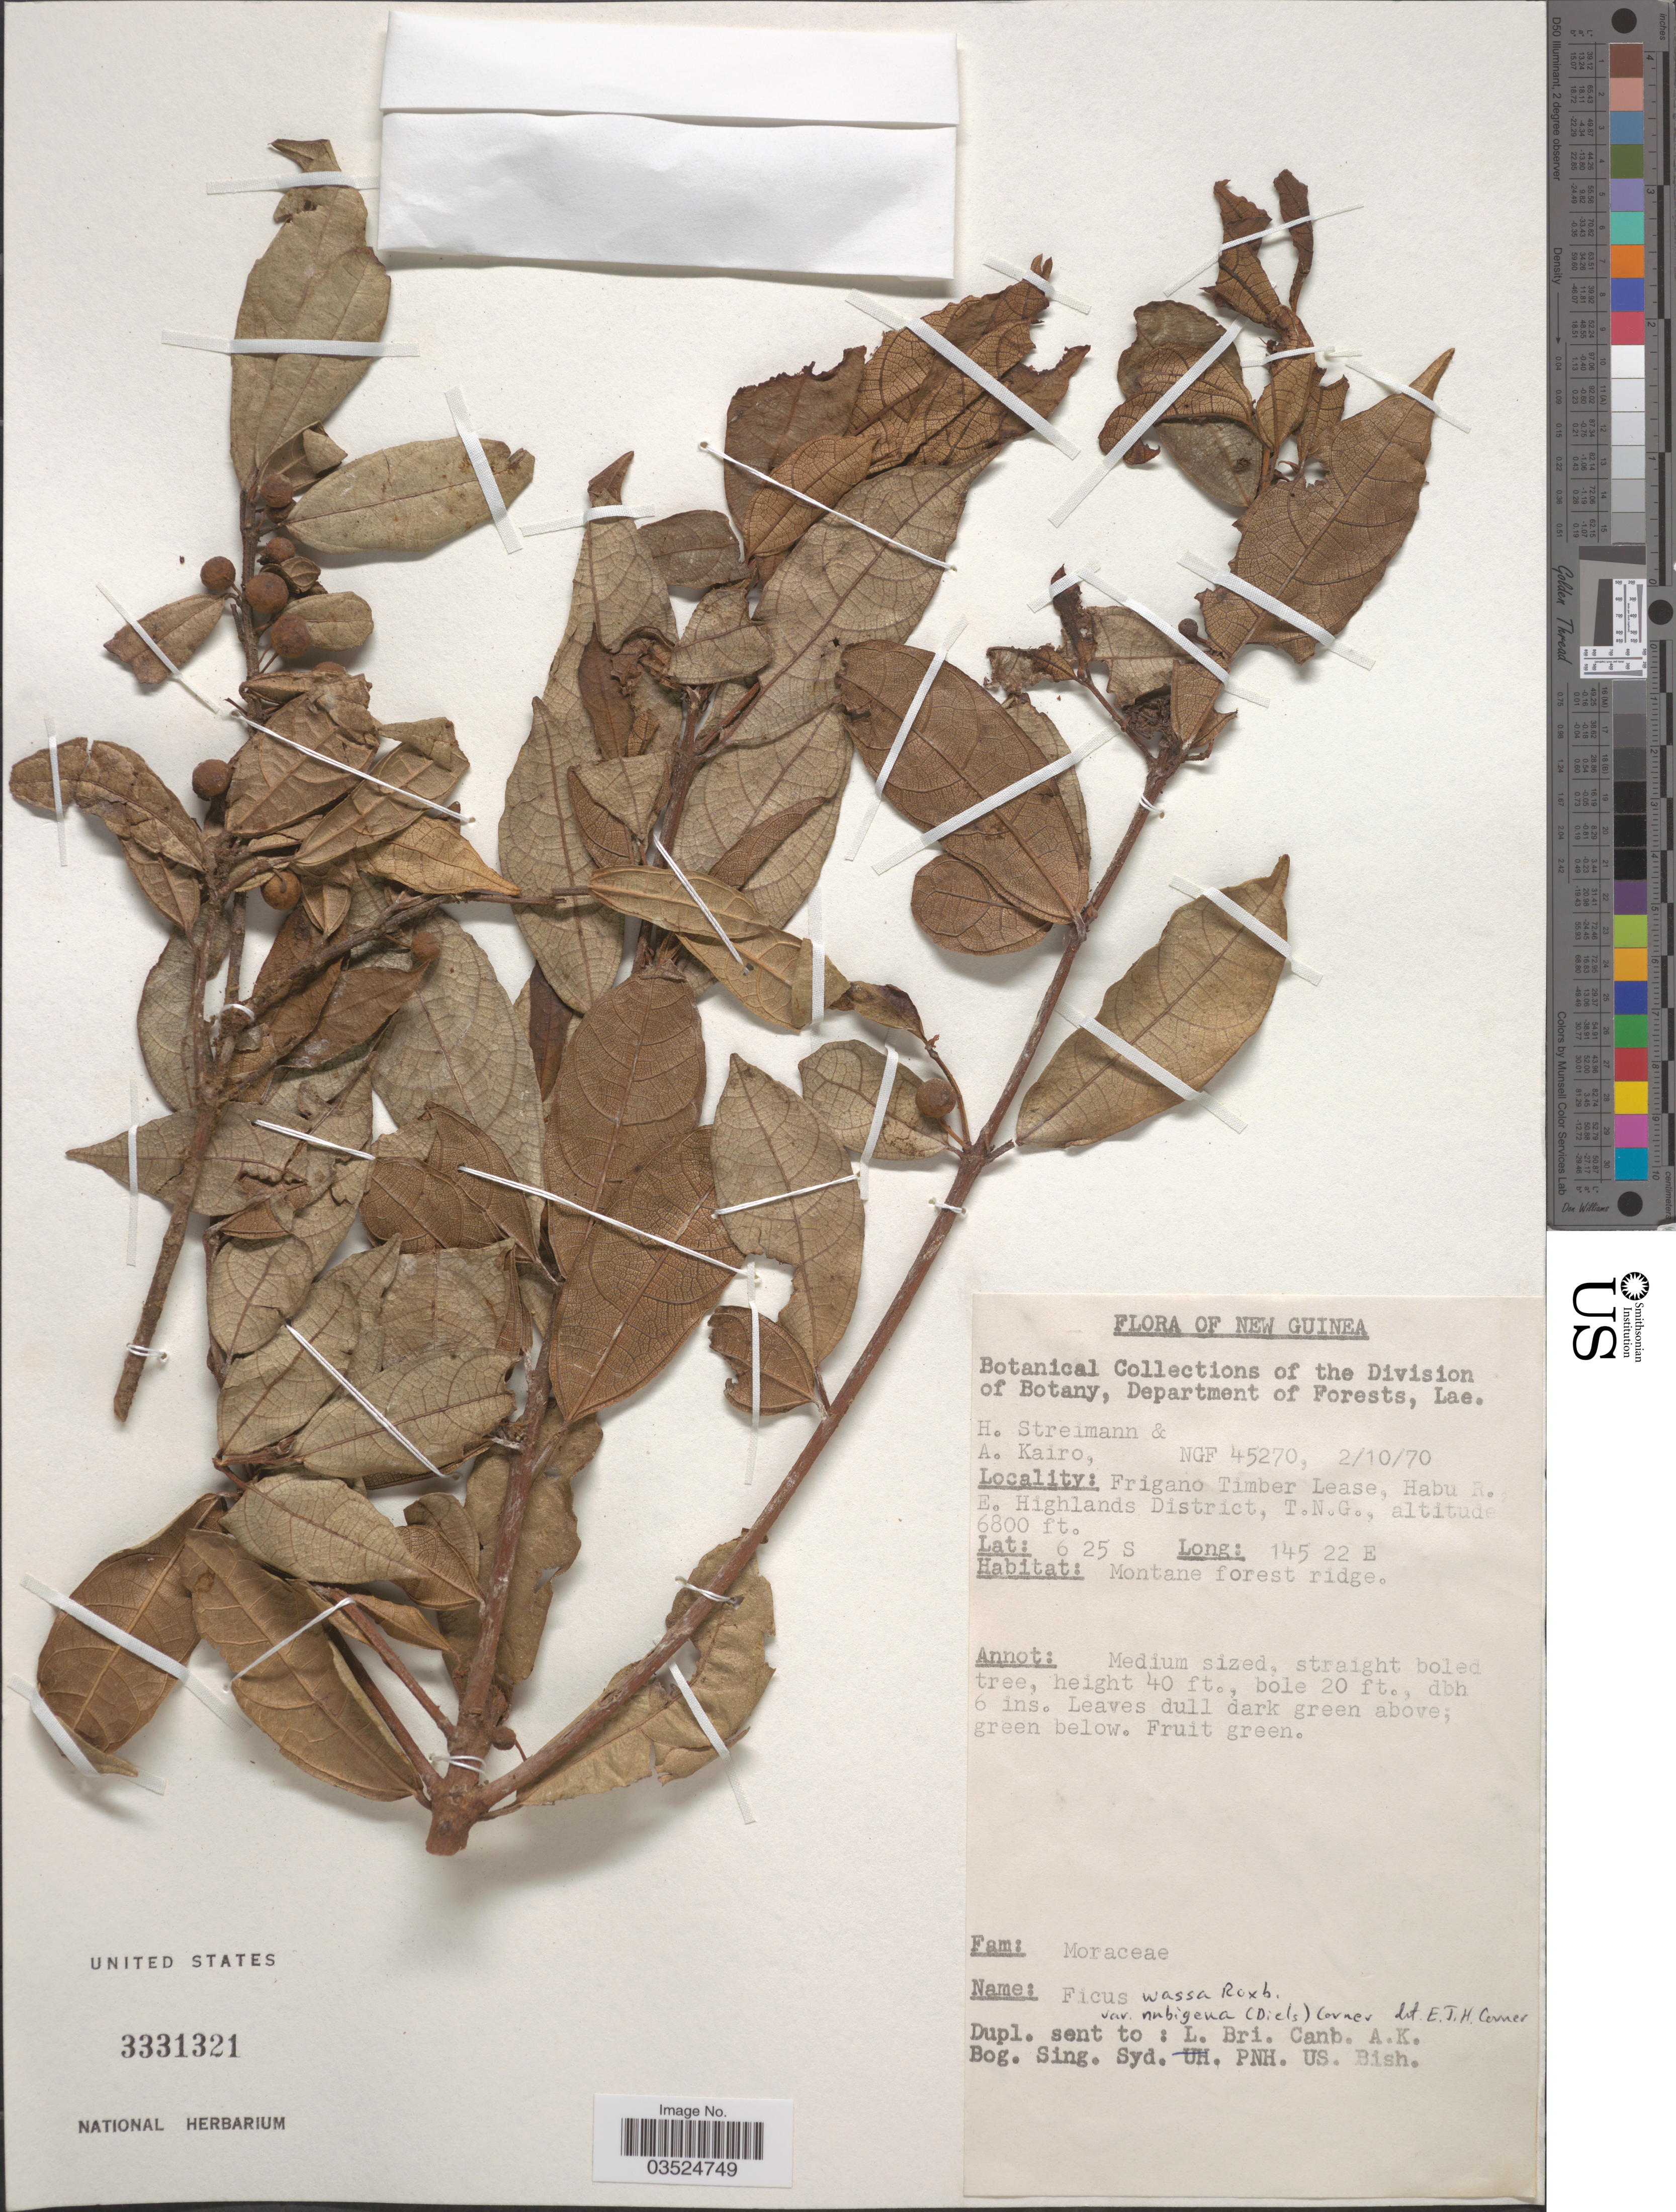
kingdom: Plantae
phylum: Tracheophyta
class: Magnoliopsida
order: Rosales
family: Moraceae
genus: Ficus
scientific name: Ficus wassa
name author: Roxb.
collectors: H. Streimann & A. Kairo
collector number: NGF 45270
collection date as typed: Transcribed d/m/y: 2/10/70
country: Papua New Guinea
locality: New Guinea. Frigano Timber Lease, Habu R. E. Highlands District, T.N.G. Montane forest ridge.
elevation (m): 2073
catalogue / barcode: US 3331321